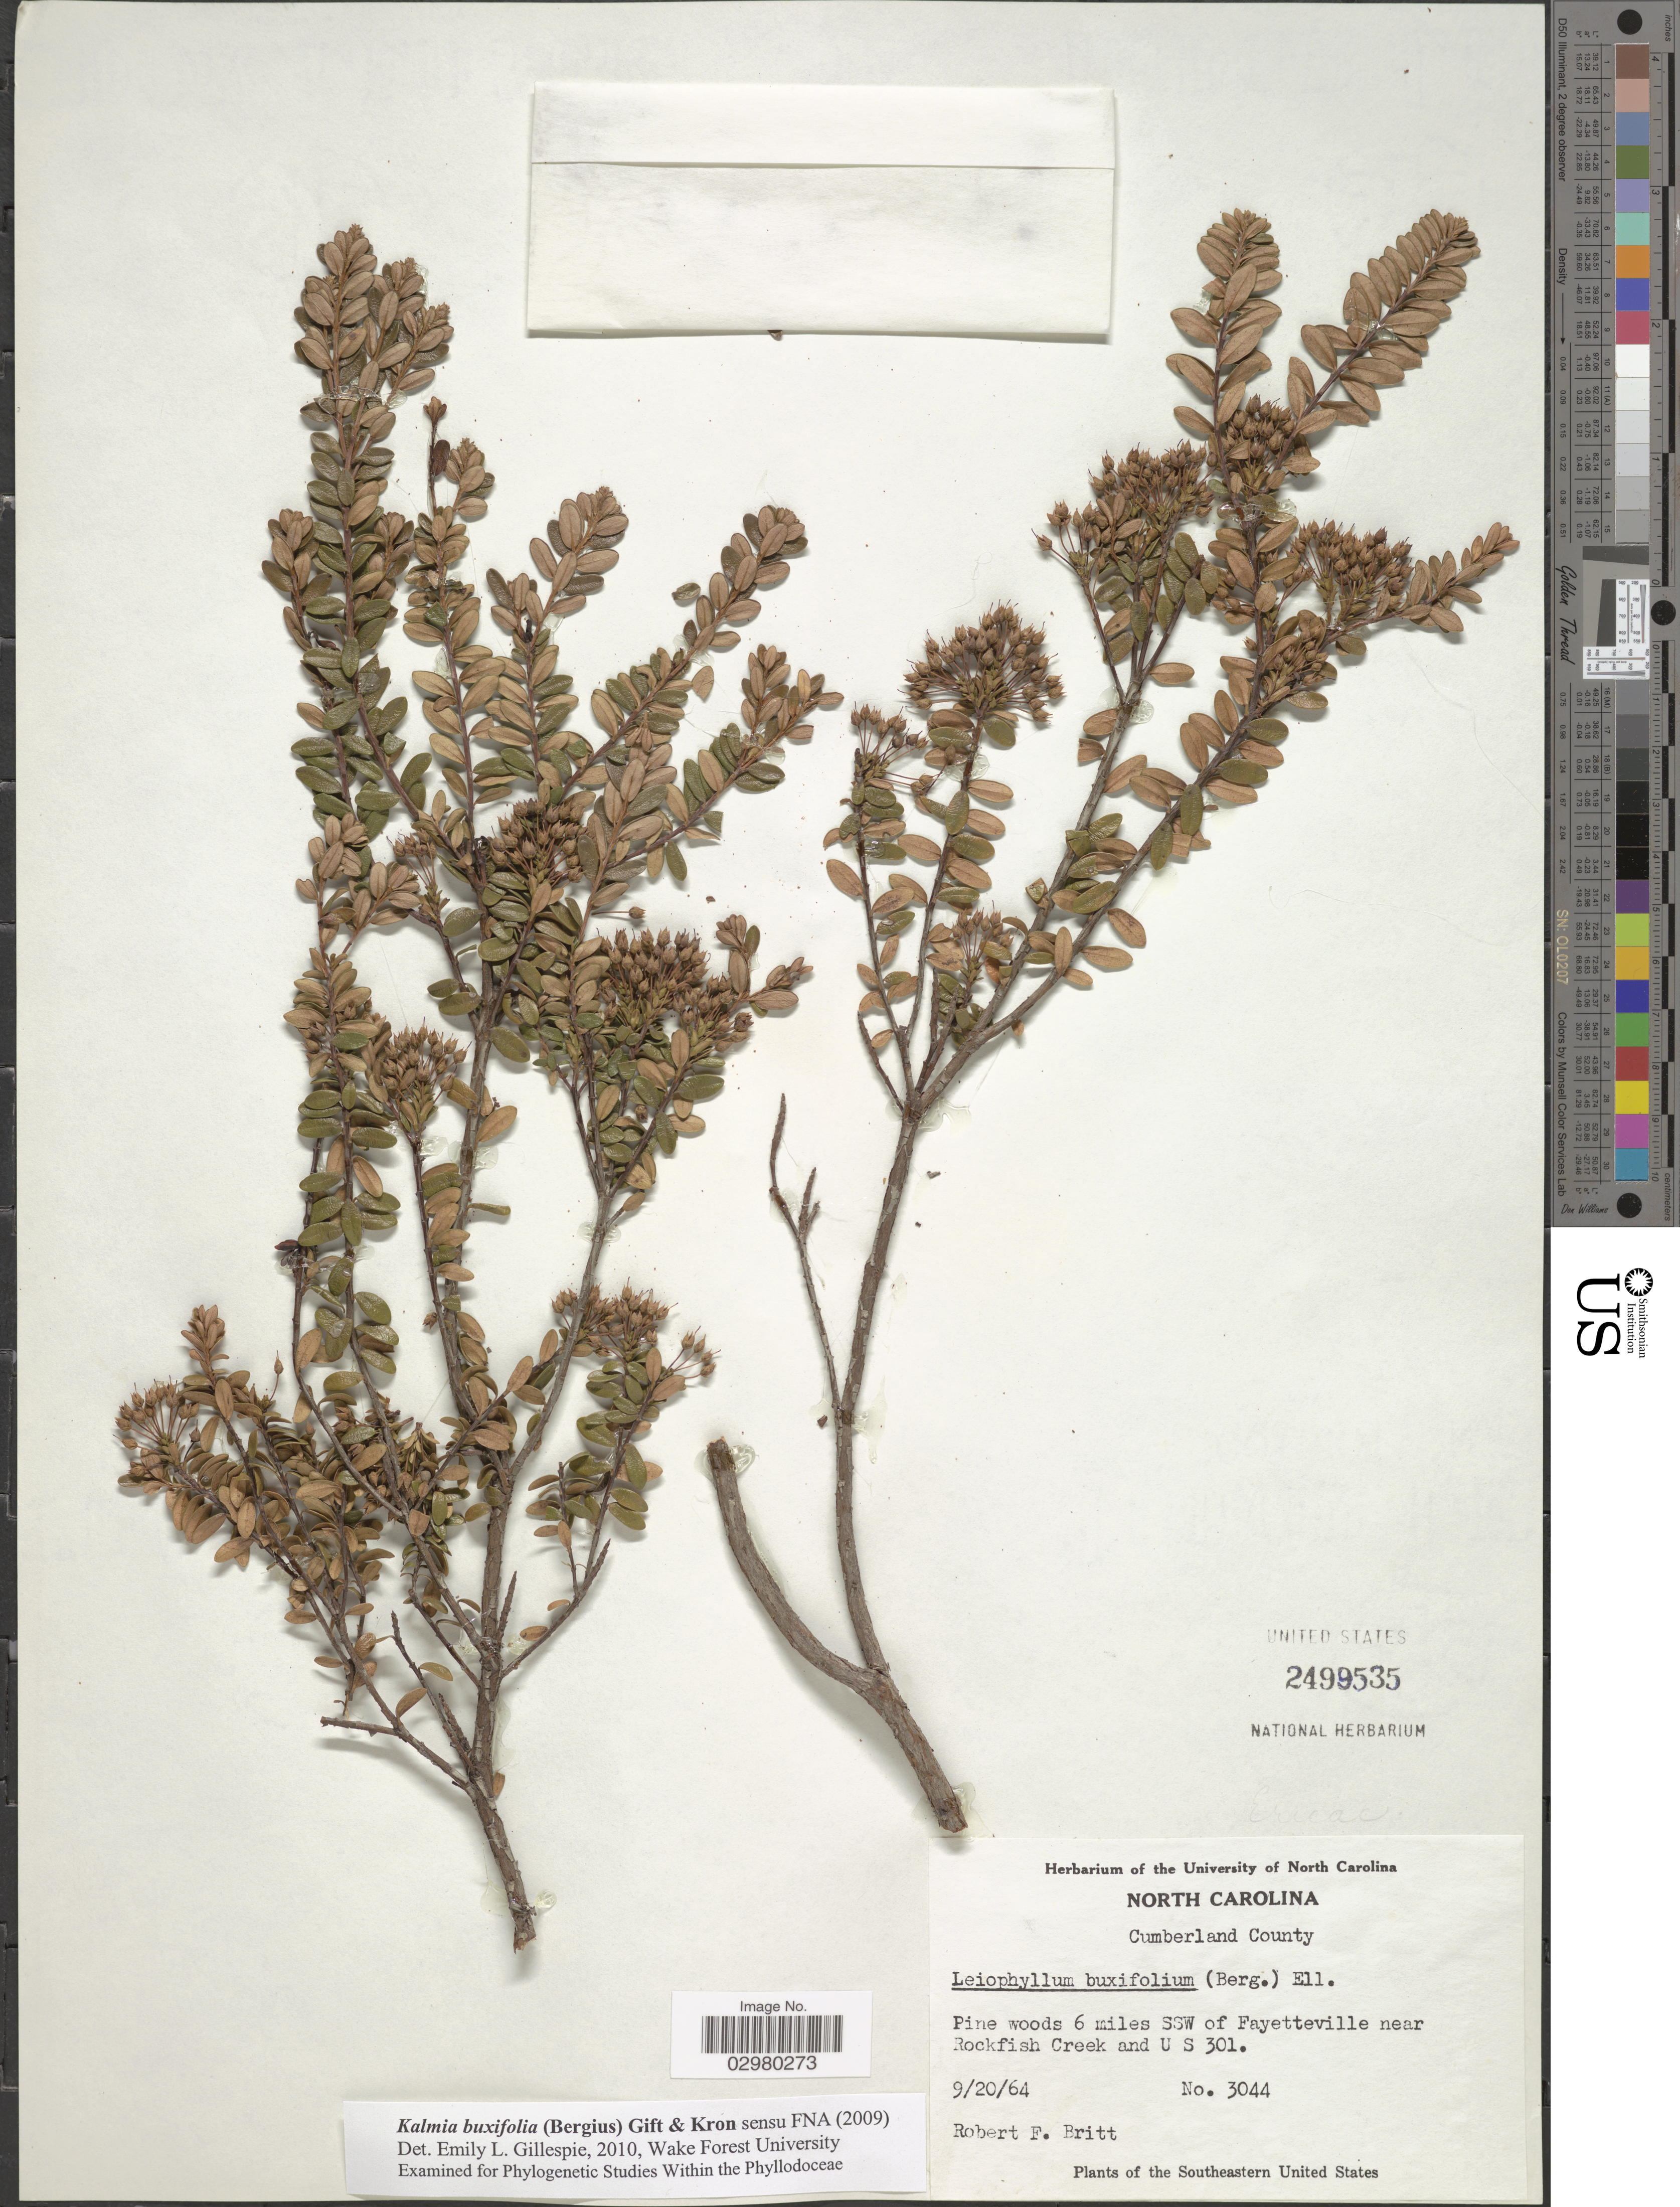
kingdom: Plantae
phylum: Tracheophyta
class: Magnoliopsida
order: Ericales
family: Ericaceae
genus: Leiophyllum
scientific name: Leiophyllum buxifolium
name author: (Bergius) Elliott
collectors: R. Britt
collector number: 3044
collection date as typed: Transcribed d/m/y: 20/9/64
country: United States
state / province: North Carolina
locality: Cumberland County. Pine woods 6 miles SSW of Fayetteville near Rockfish Creek and U S 301.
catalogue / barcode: US 2499535